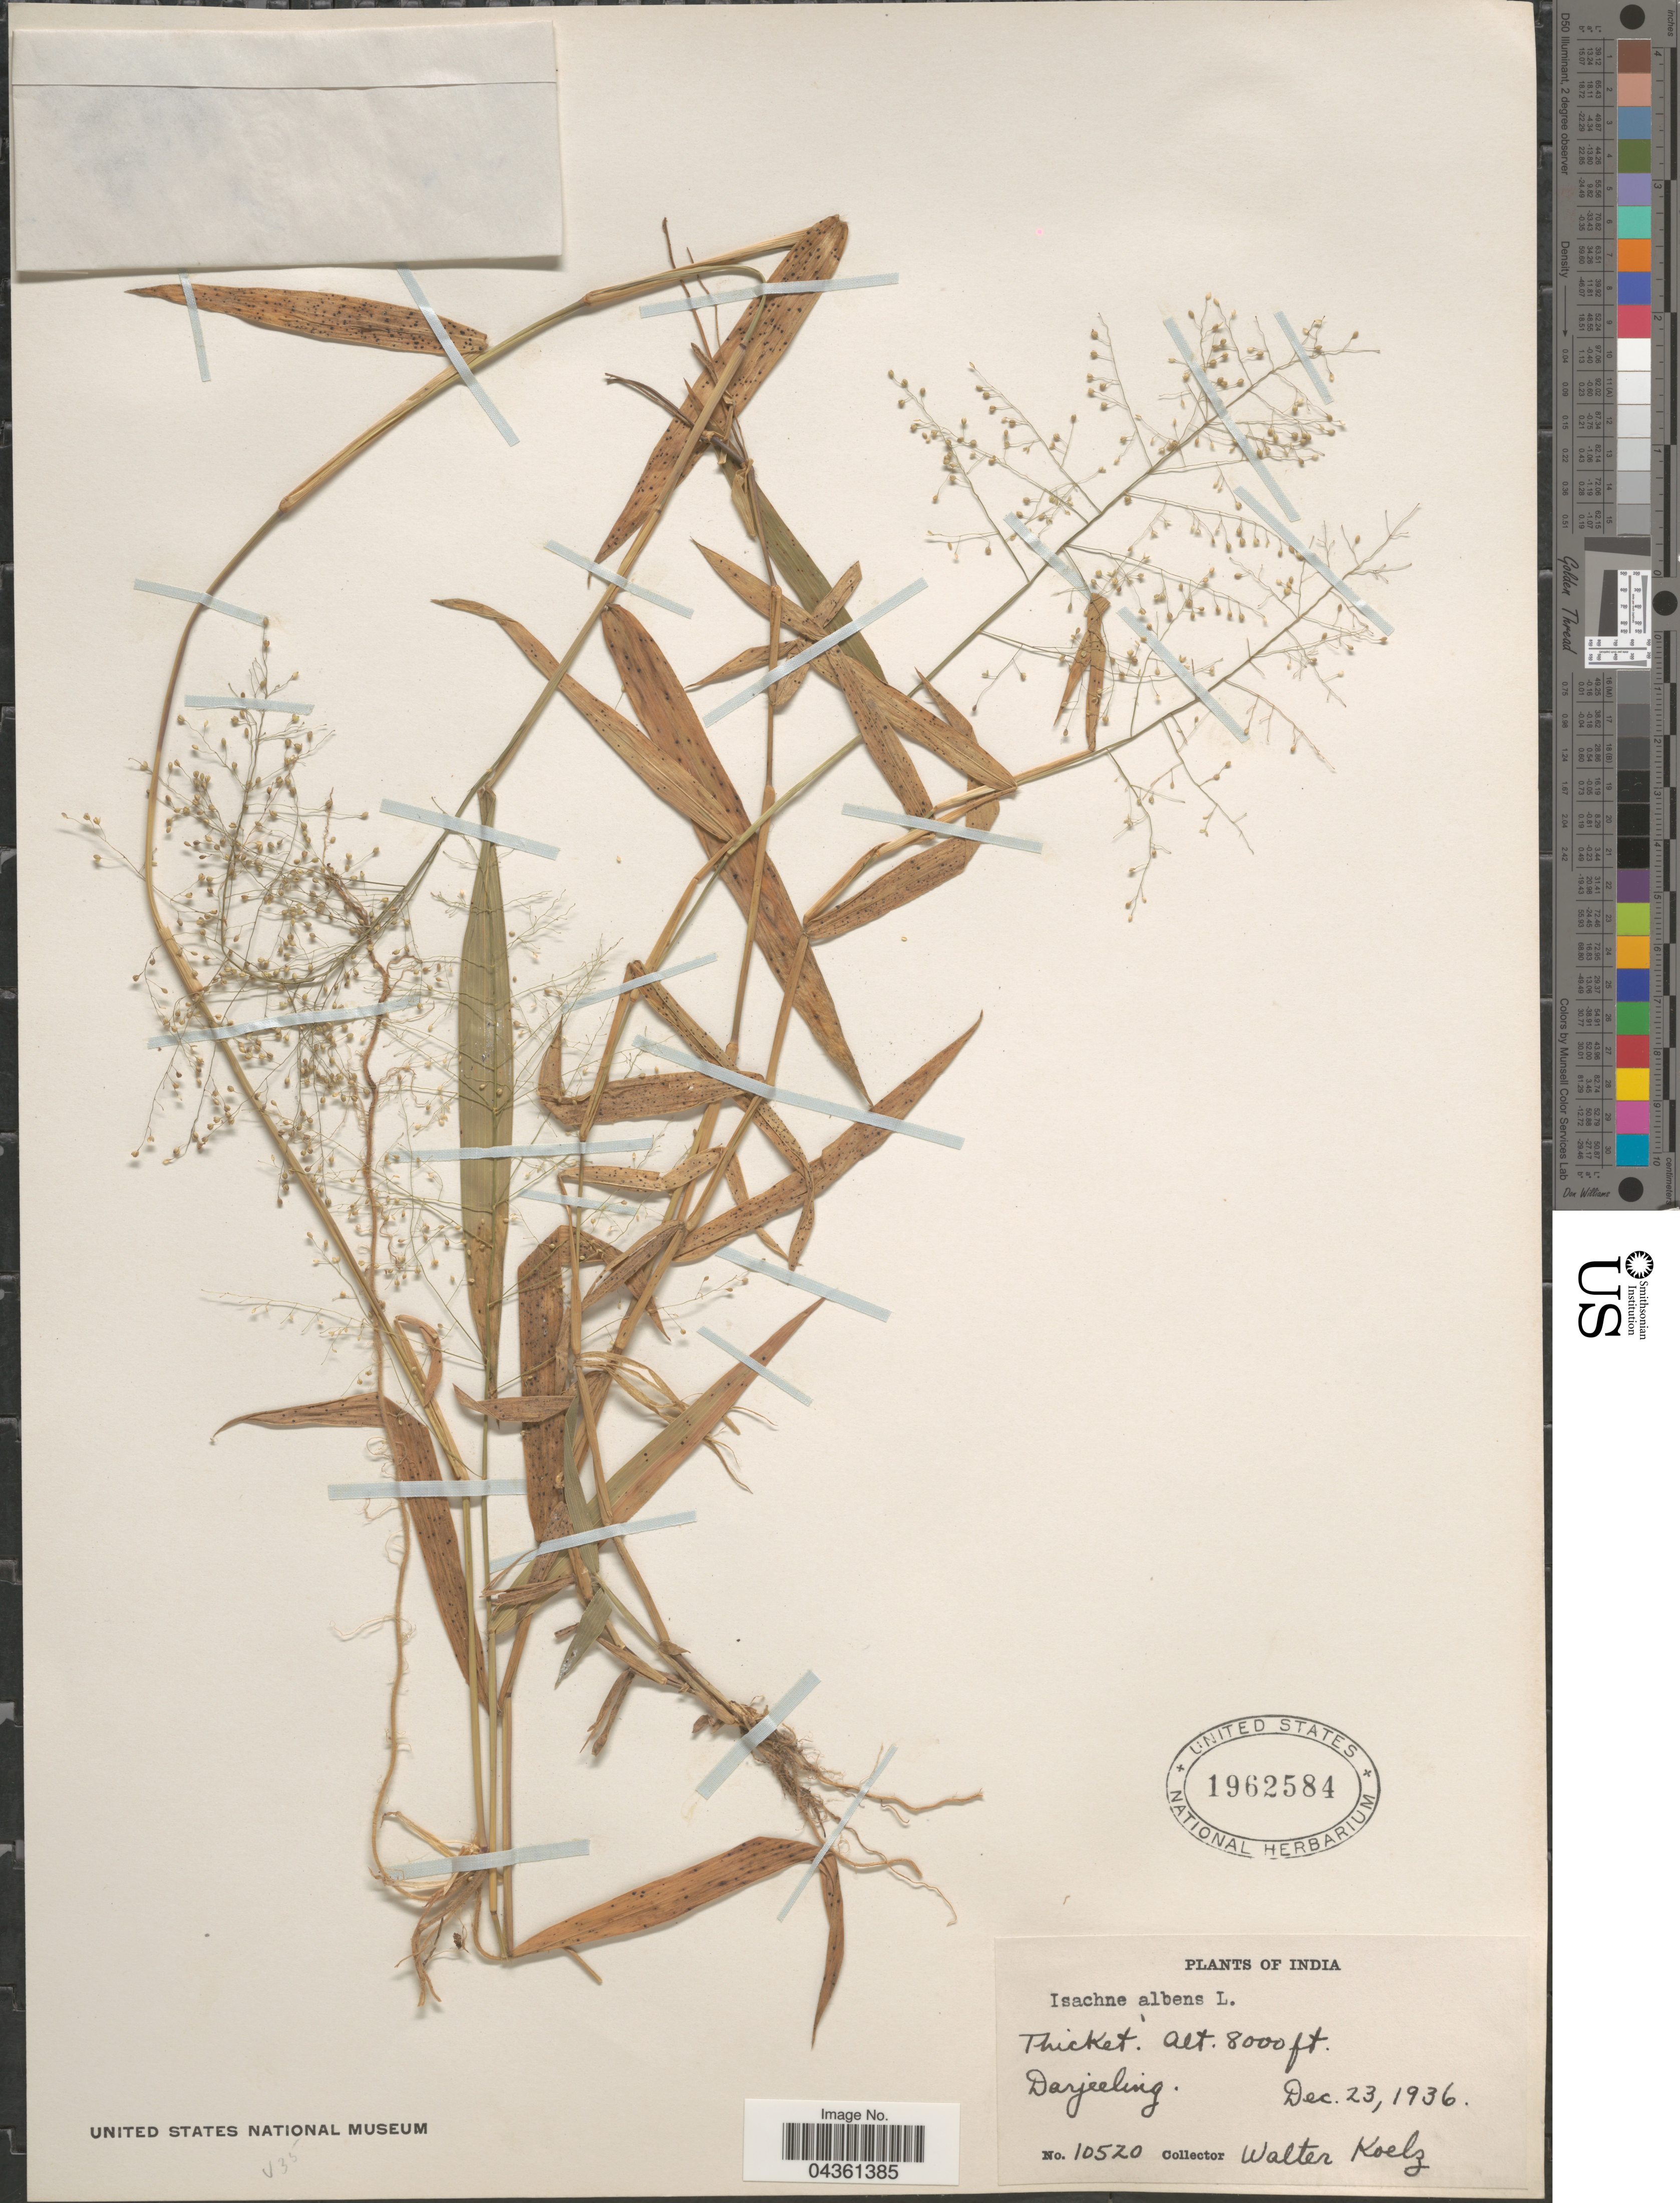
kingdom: Plantae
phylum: Tracheophyta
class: Liliopsida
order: Poales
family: Poaceae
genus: Isachne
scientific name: Isachne albens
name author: Trin.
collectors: W. N. Koelz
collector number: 10520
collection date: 1936-12-23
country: India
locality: Darjeeling.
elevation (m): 2438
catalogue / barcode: US 1962584